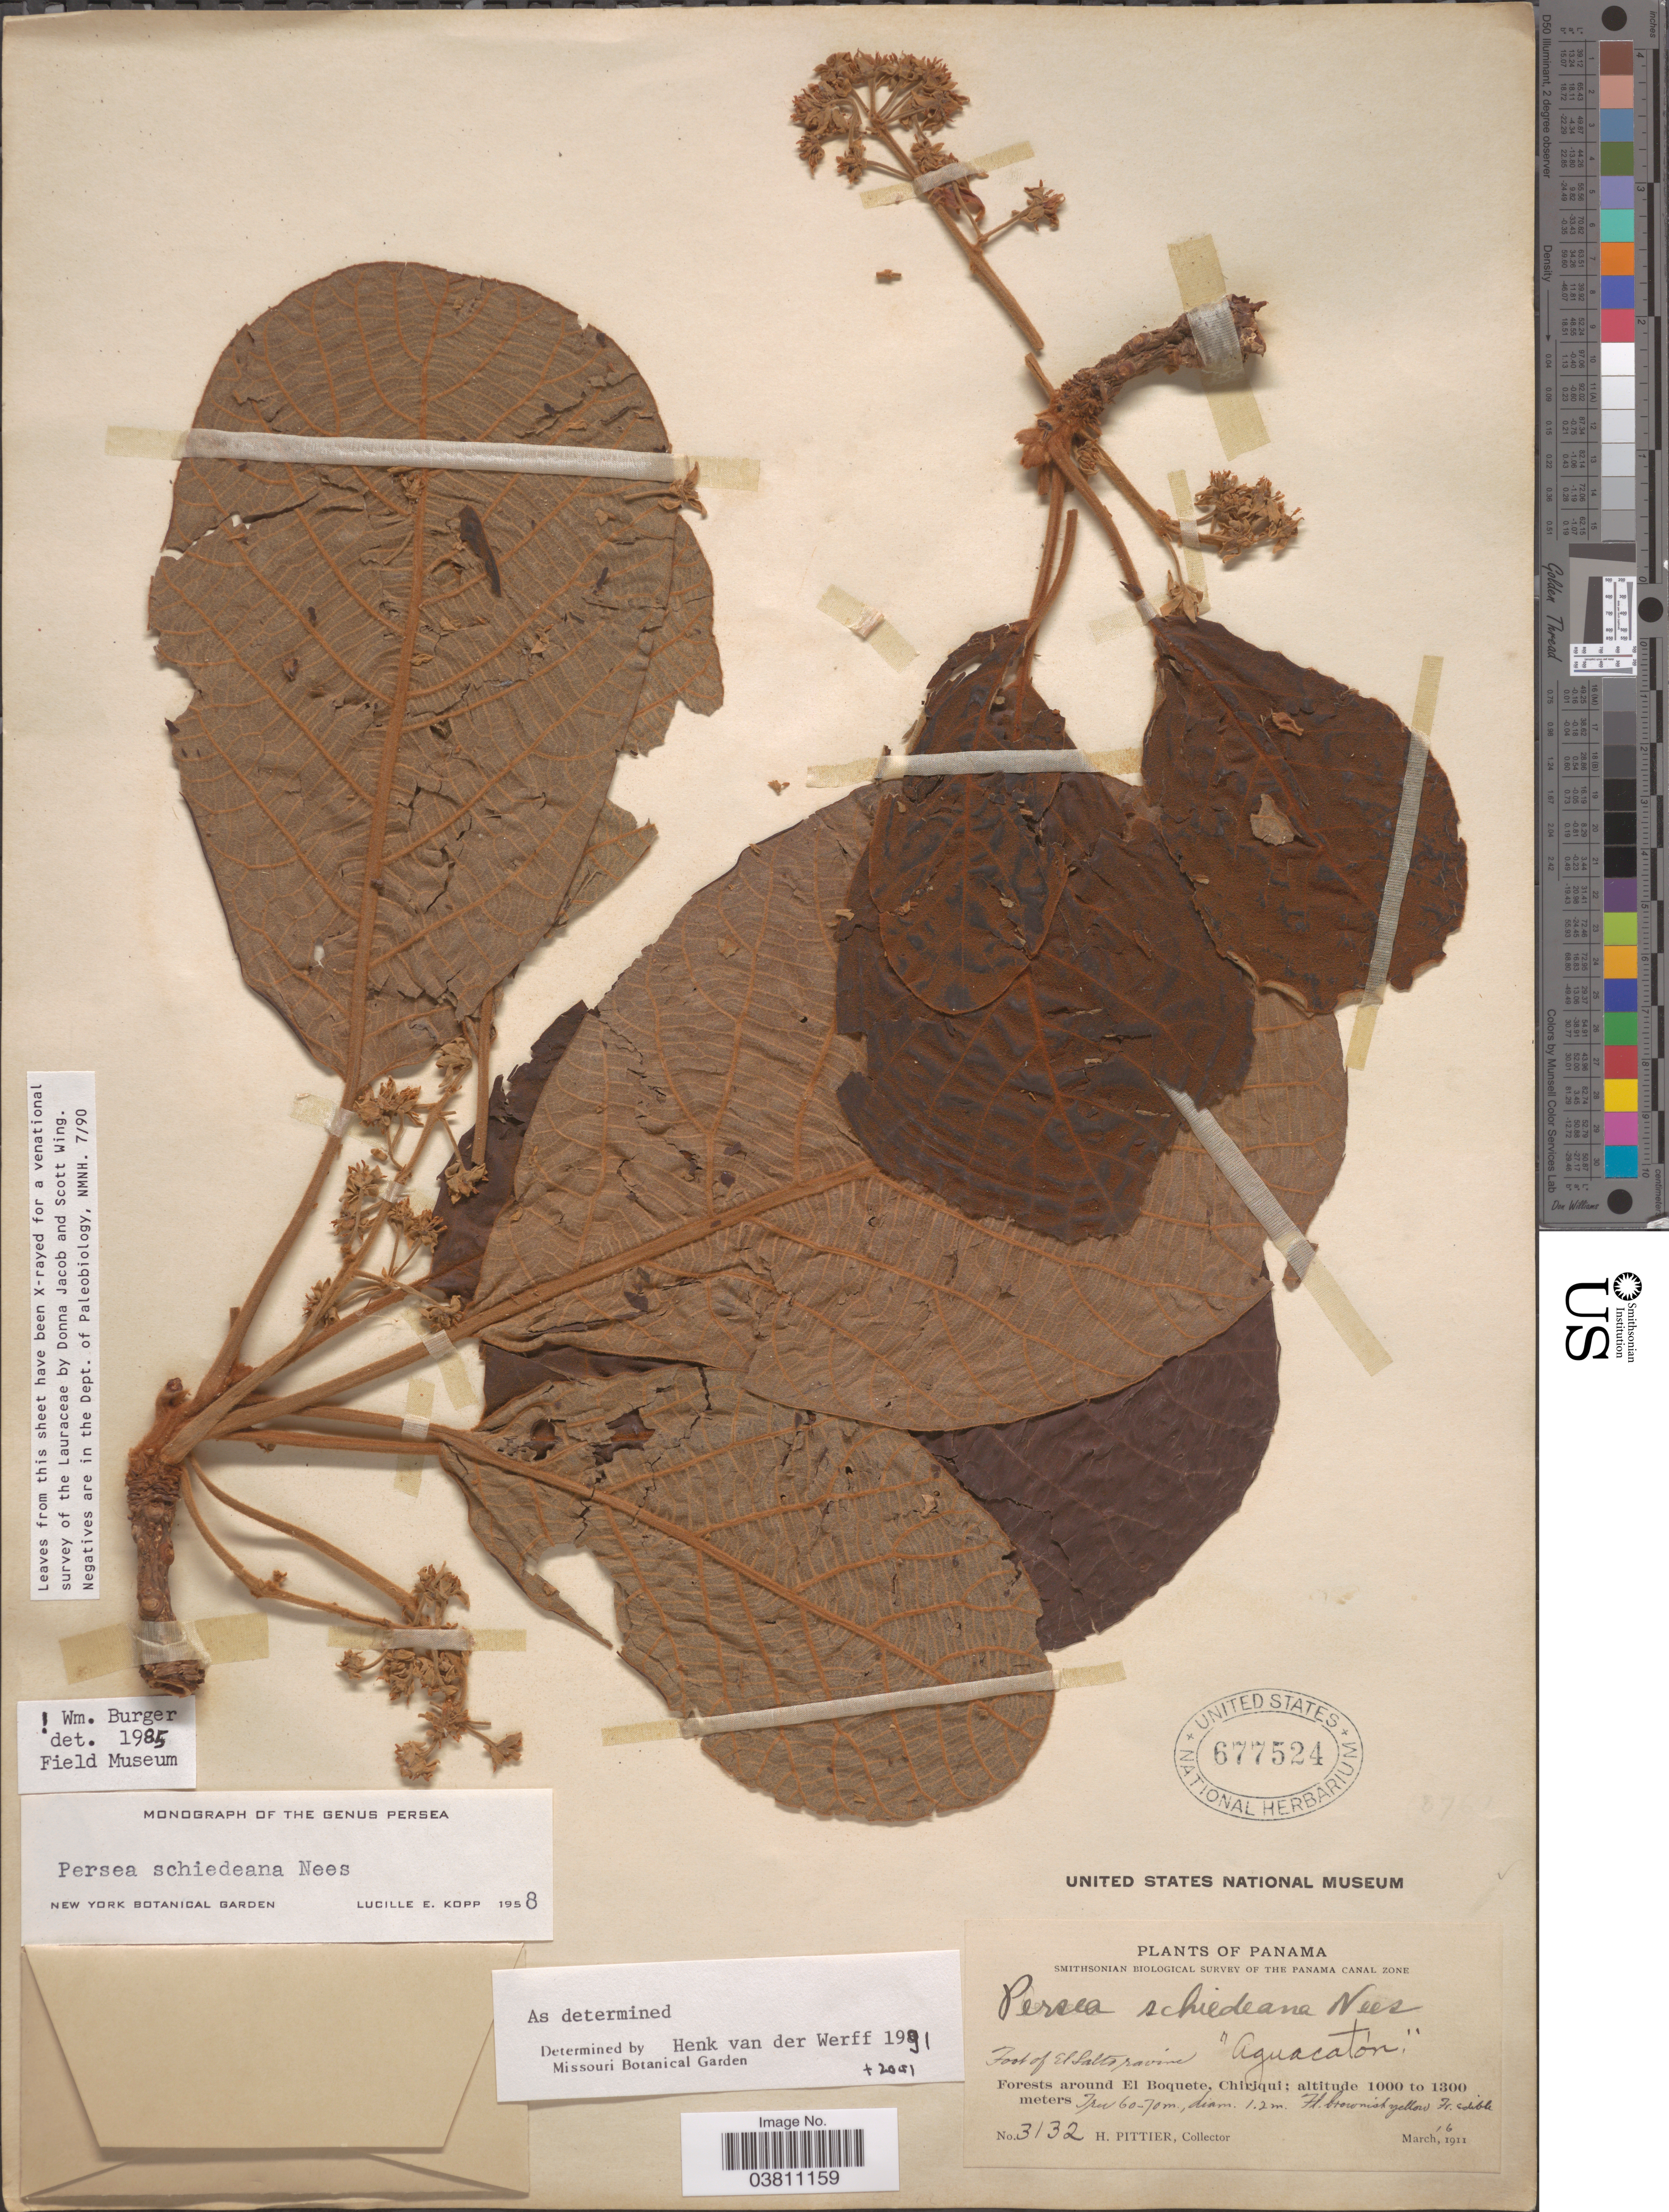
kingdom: Plantae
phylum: Tracheophyta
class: Magnoliopsida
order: Laurales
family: Lauraceae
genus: Persea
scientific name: Persea schiediana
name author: Nees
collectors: H. F. Pittier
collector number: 3132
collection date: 1911-03-16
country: Panama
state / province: Chiriqui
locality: The Panama Canal Zone. Foot of El Salto ravine. Forests around El Boquete.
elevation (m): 1000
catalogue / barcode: US 677524